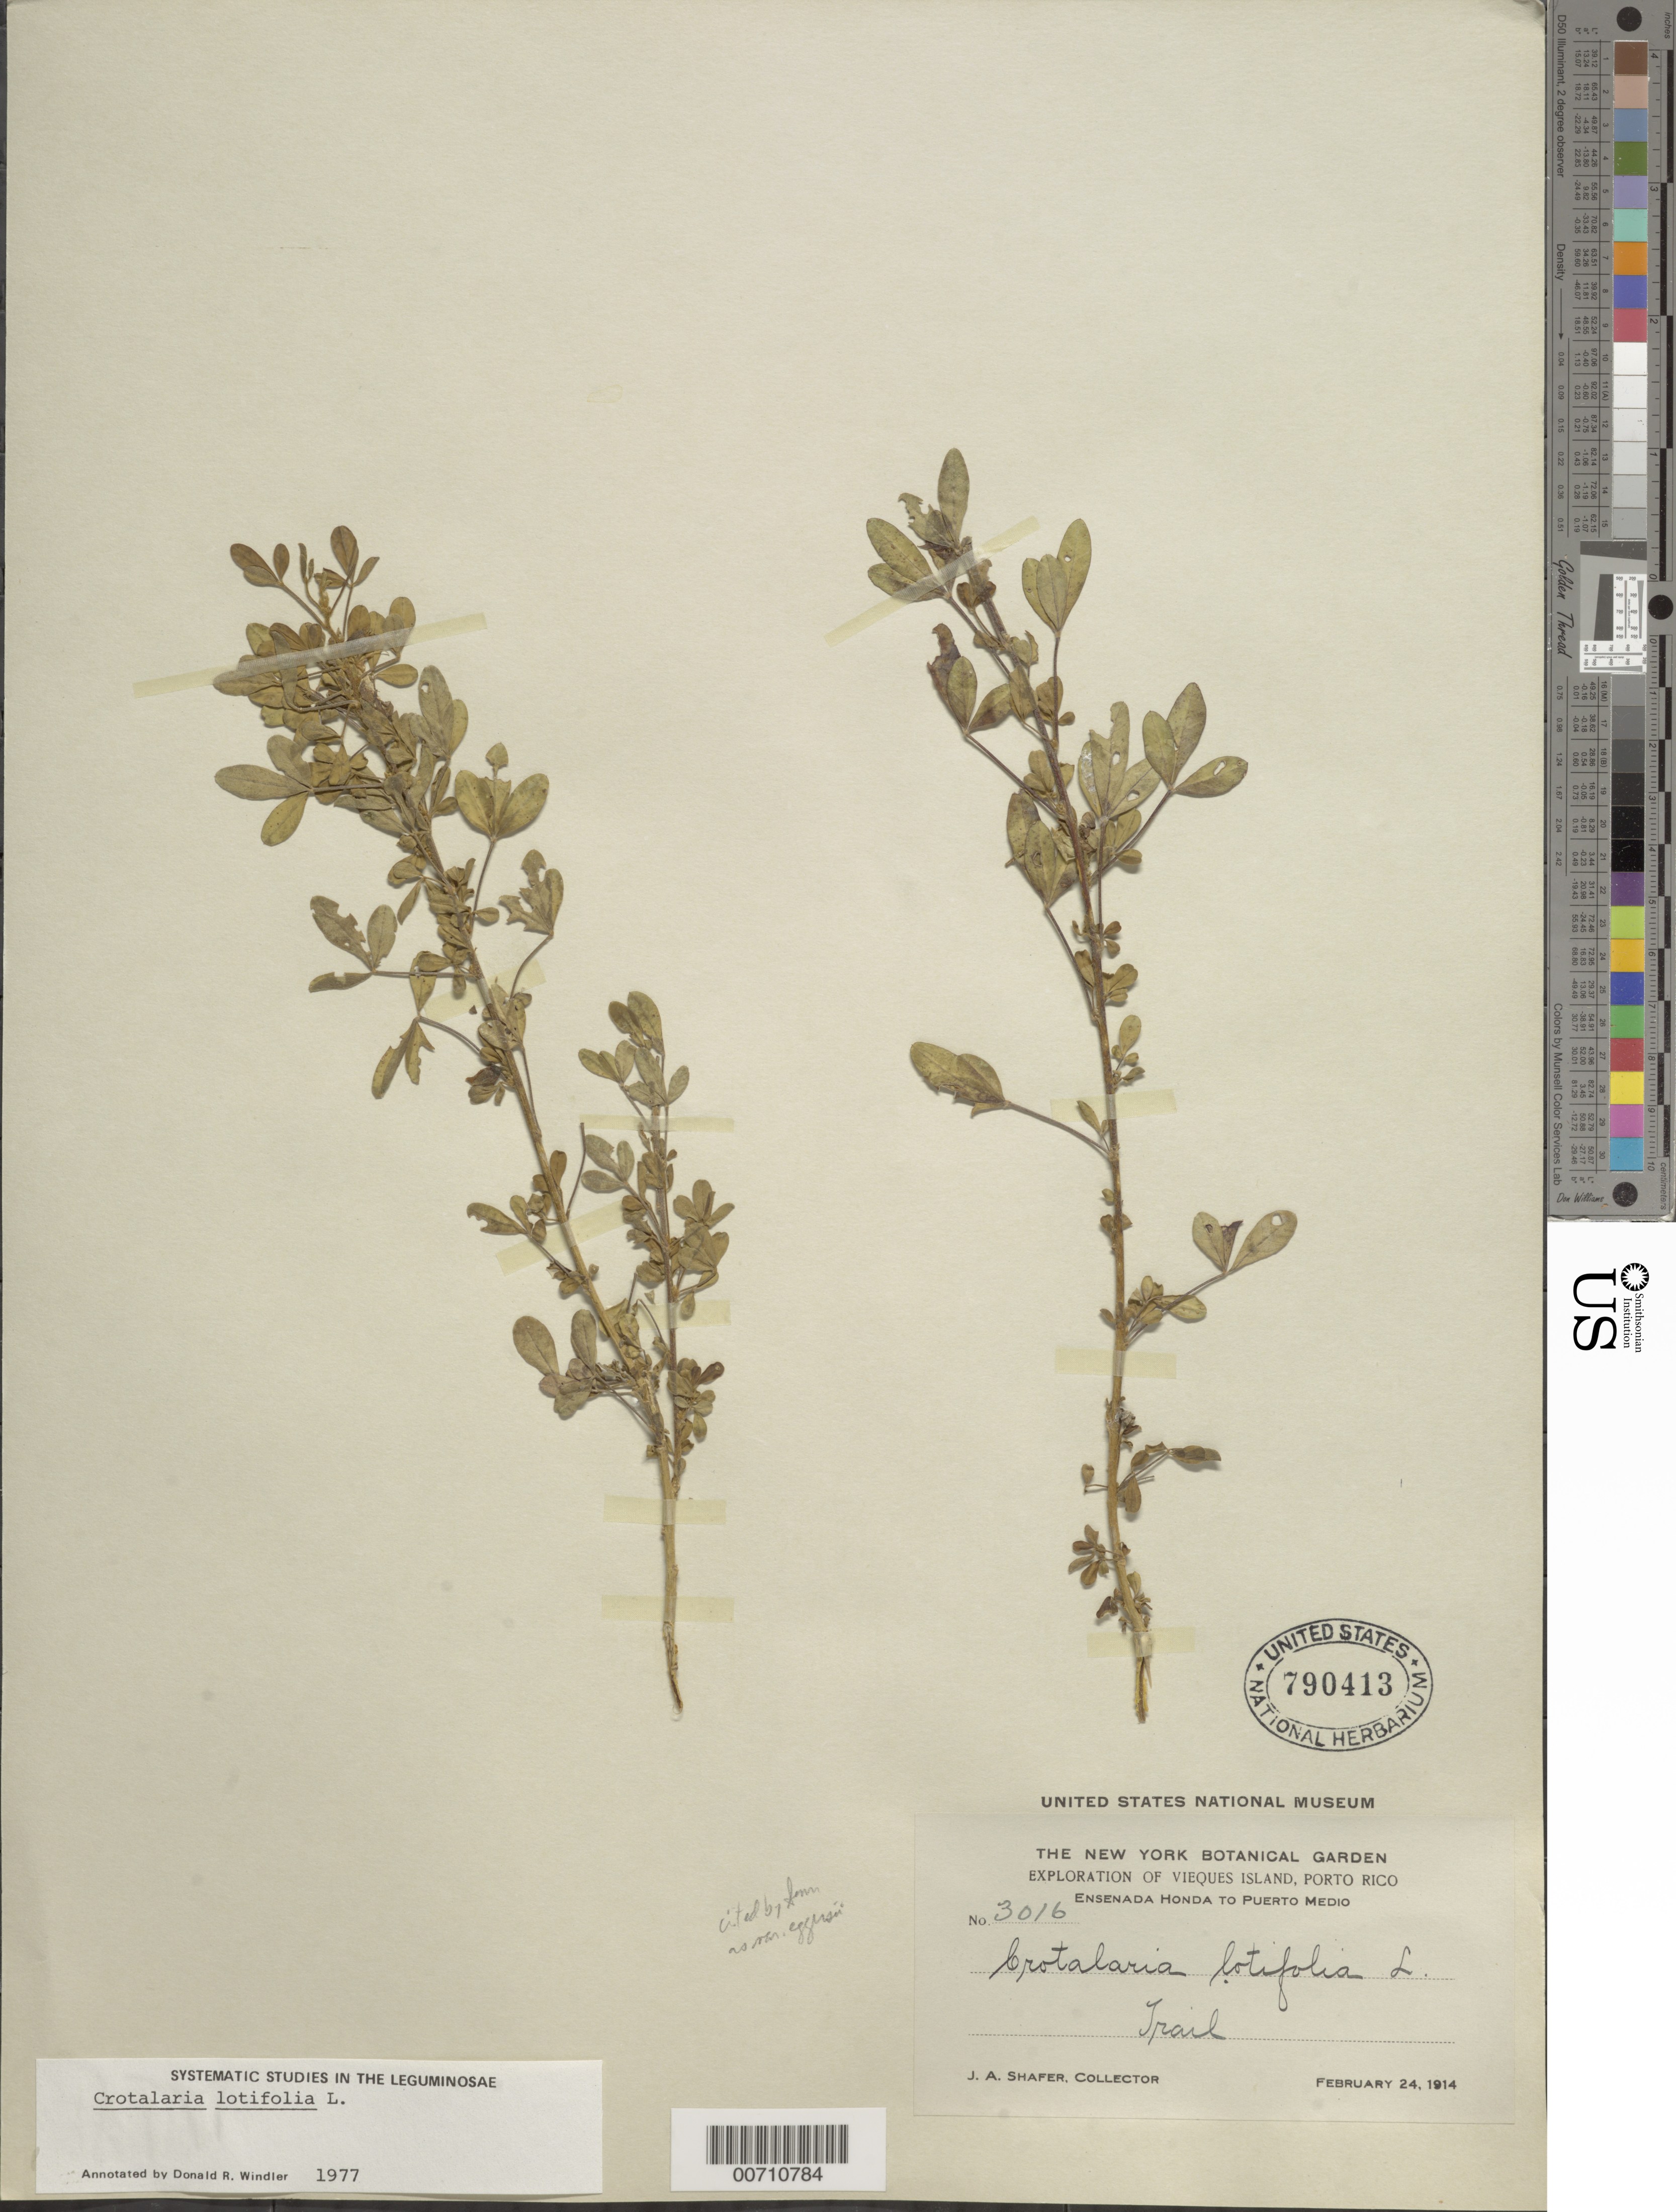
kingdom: Plantae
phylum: Tracheophyta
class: Magnoliopsida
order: Fabales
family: Fabaceae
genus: Crotalaria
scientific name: Crotalaria latifolia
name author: L.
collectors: J. A. Shafer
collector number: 3016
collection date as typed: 24 Feb 1914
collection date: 1914-02-24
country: Puerto Rico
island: Vieques Island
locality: Ensenada Honda to Puerto Medio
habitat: Trail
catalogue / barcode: US 790413